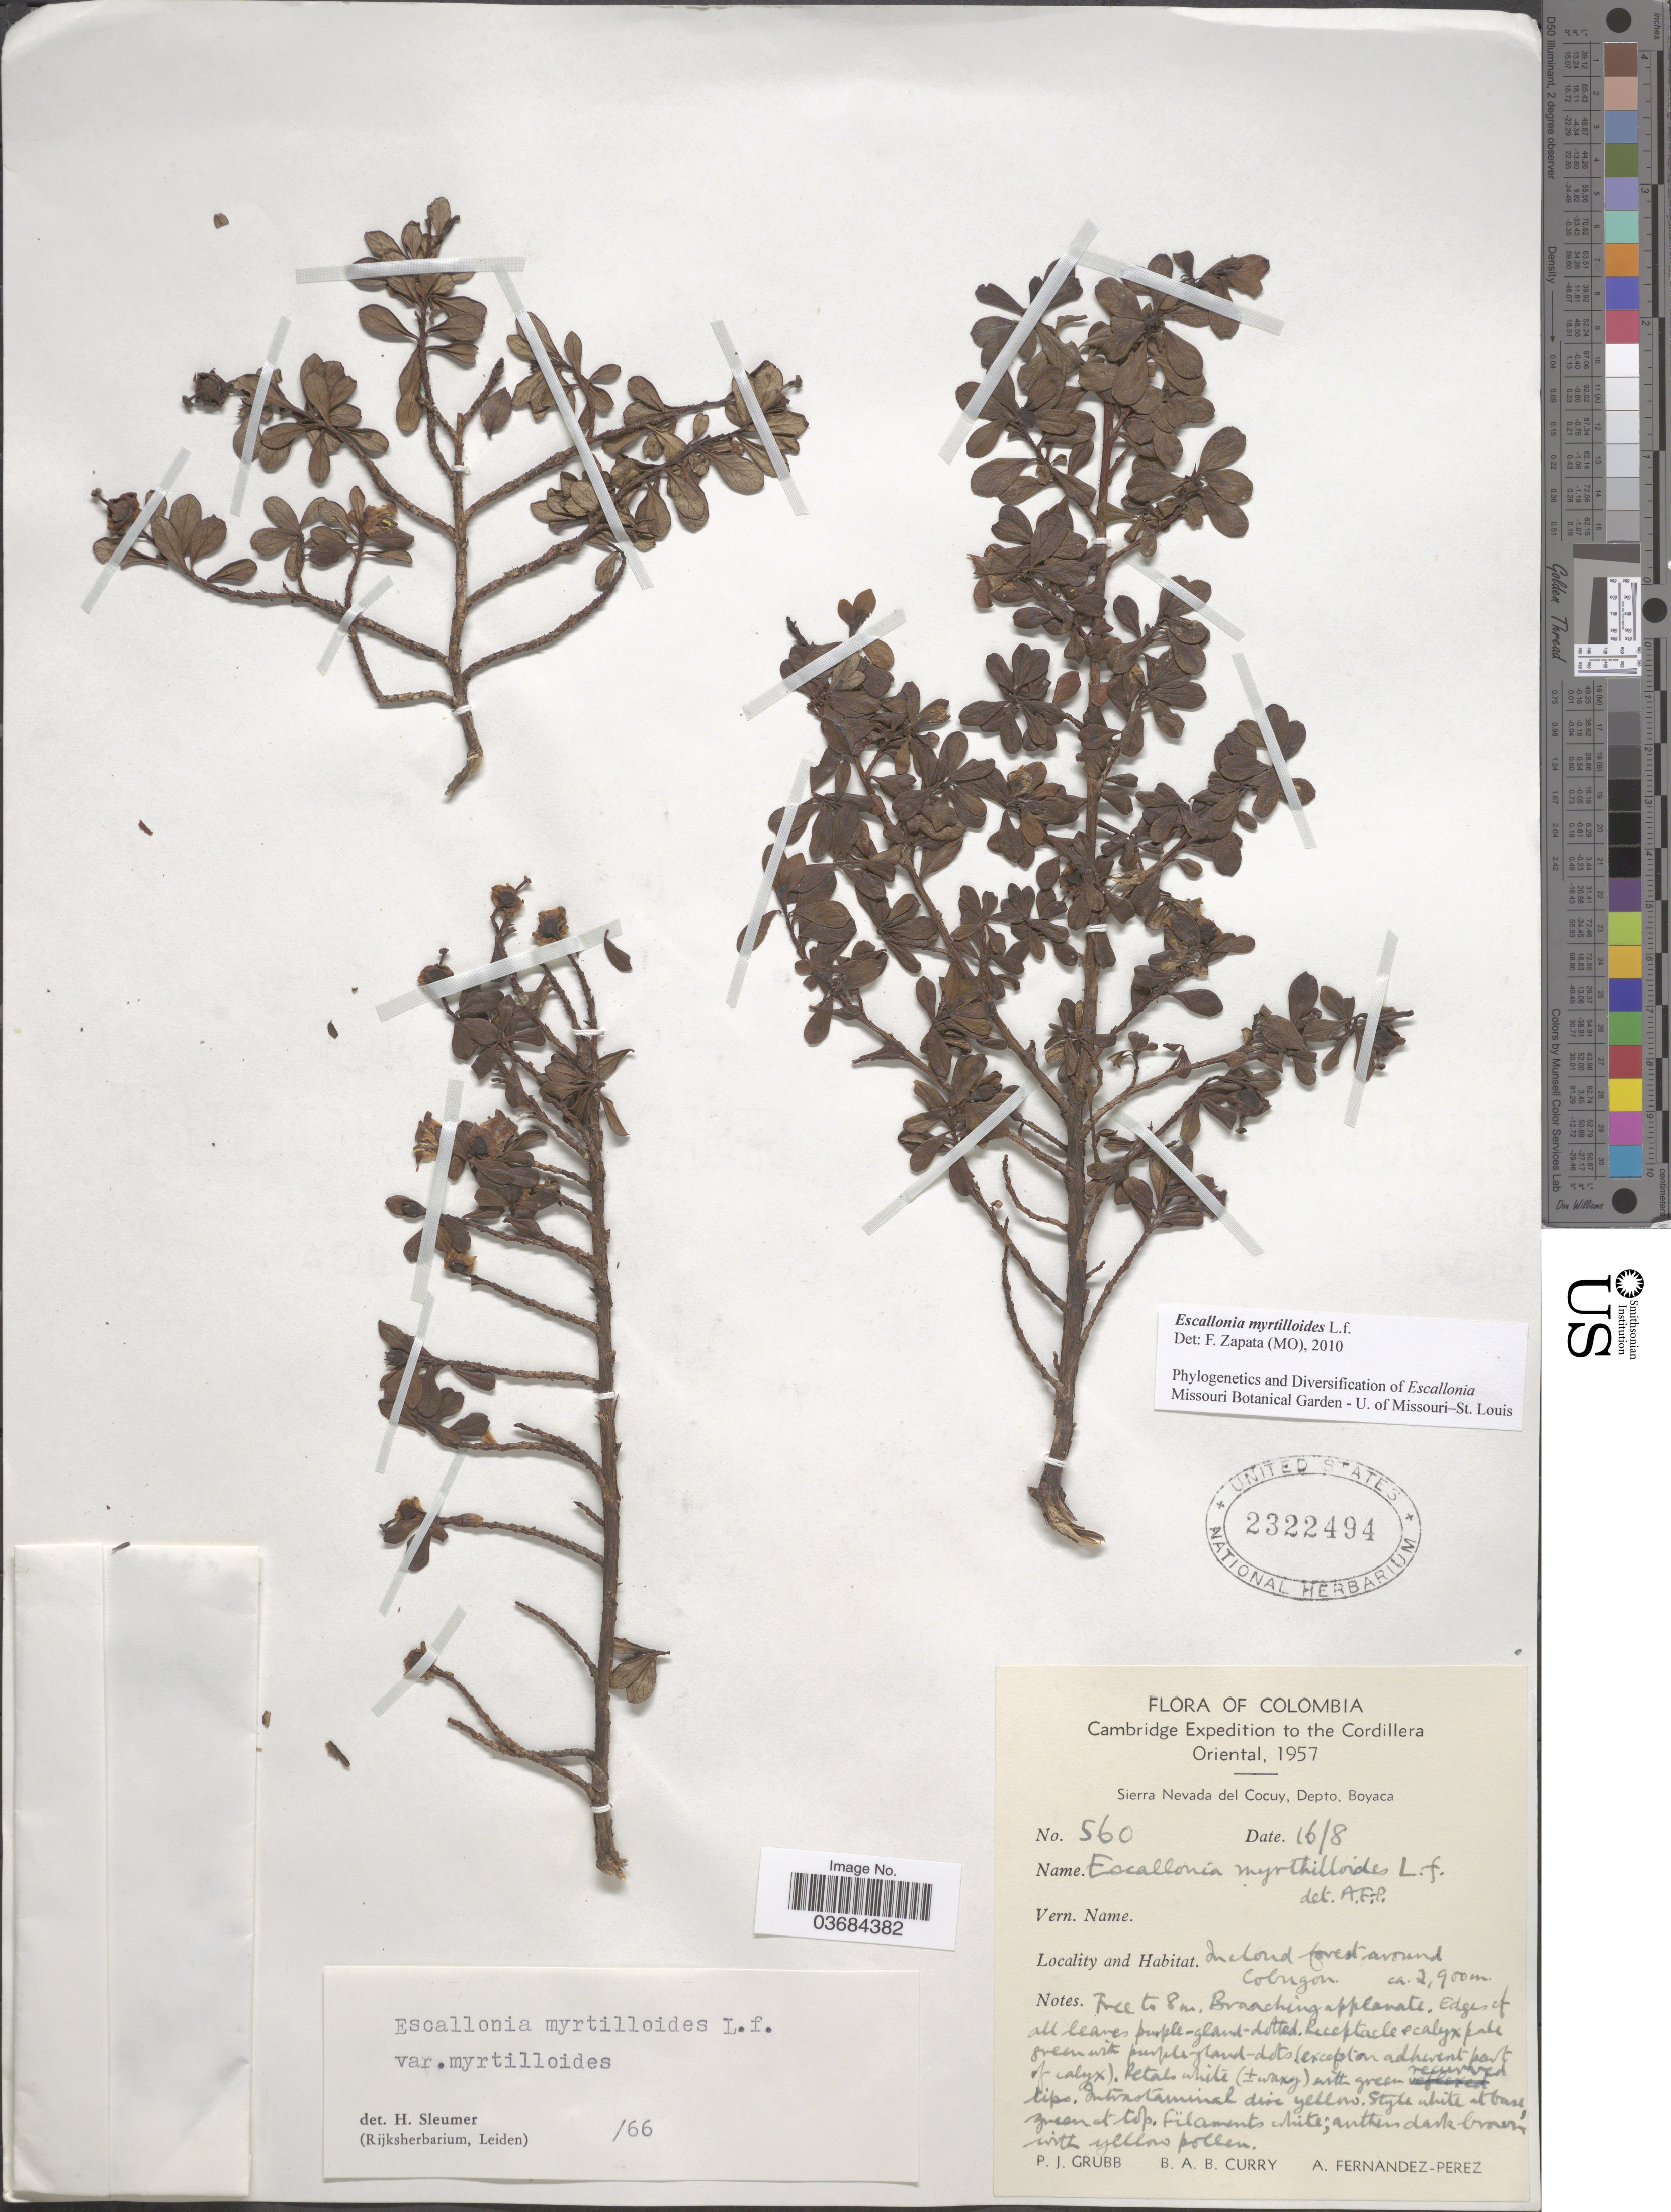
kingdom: Plantae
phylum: Tracheophyta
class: Magnoliopsida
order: Escalloniales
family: Escalloniaceae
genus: Escallonia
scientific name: Escallonia myrtilloides var. myrtilloides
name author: L. f.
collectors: P. J. Grubb, B. Curry & A. Fernández-Pérez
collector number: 560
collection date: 1957-08-16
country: Colombia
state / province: Boyacá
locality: Cambridge Expedition to the Cordillera Oriental, 1957. Sierra Nevada del Cocuy, Depto. Boyaca. In cloud forest around Cobugon.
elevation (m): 2900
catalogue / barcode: US 2322494